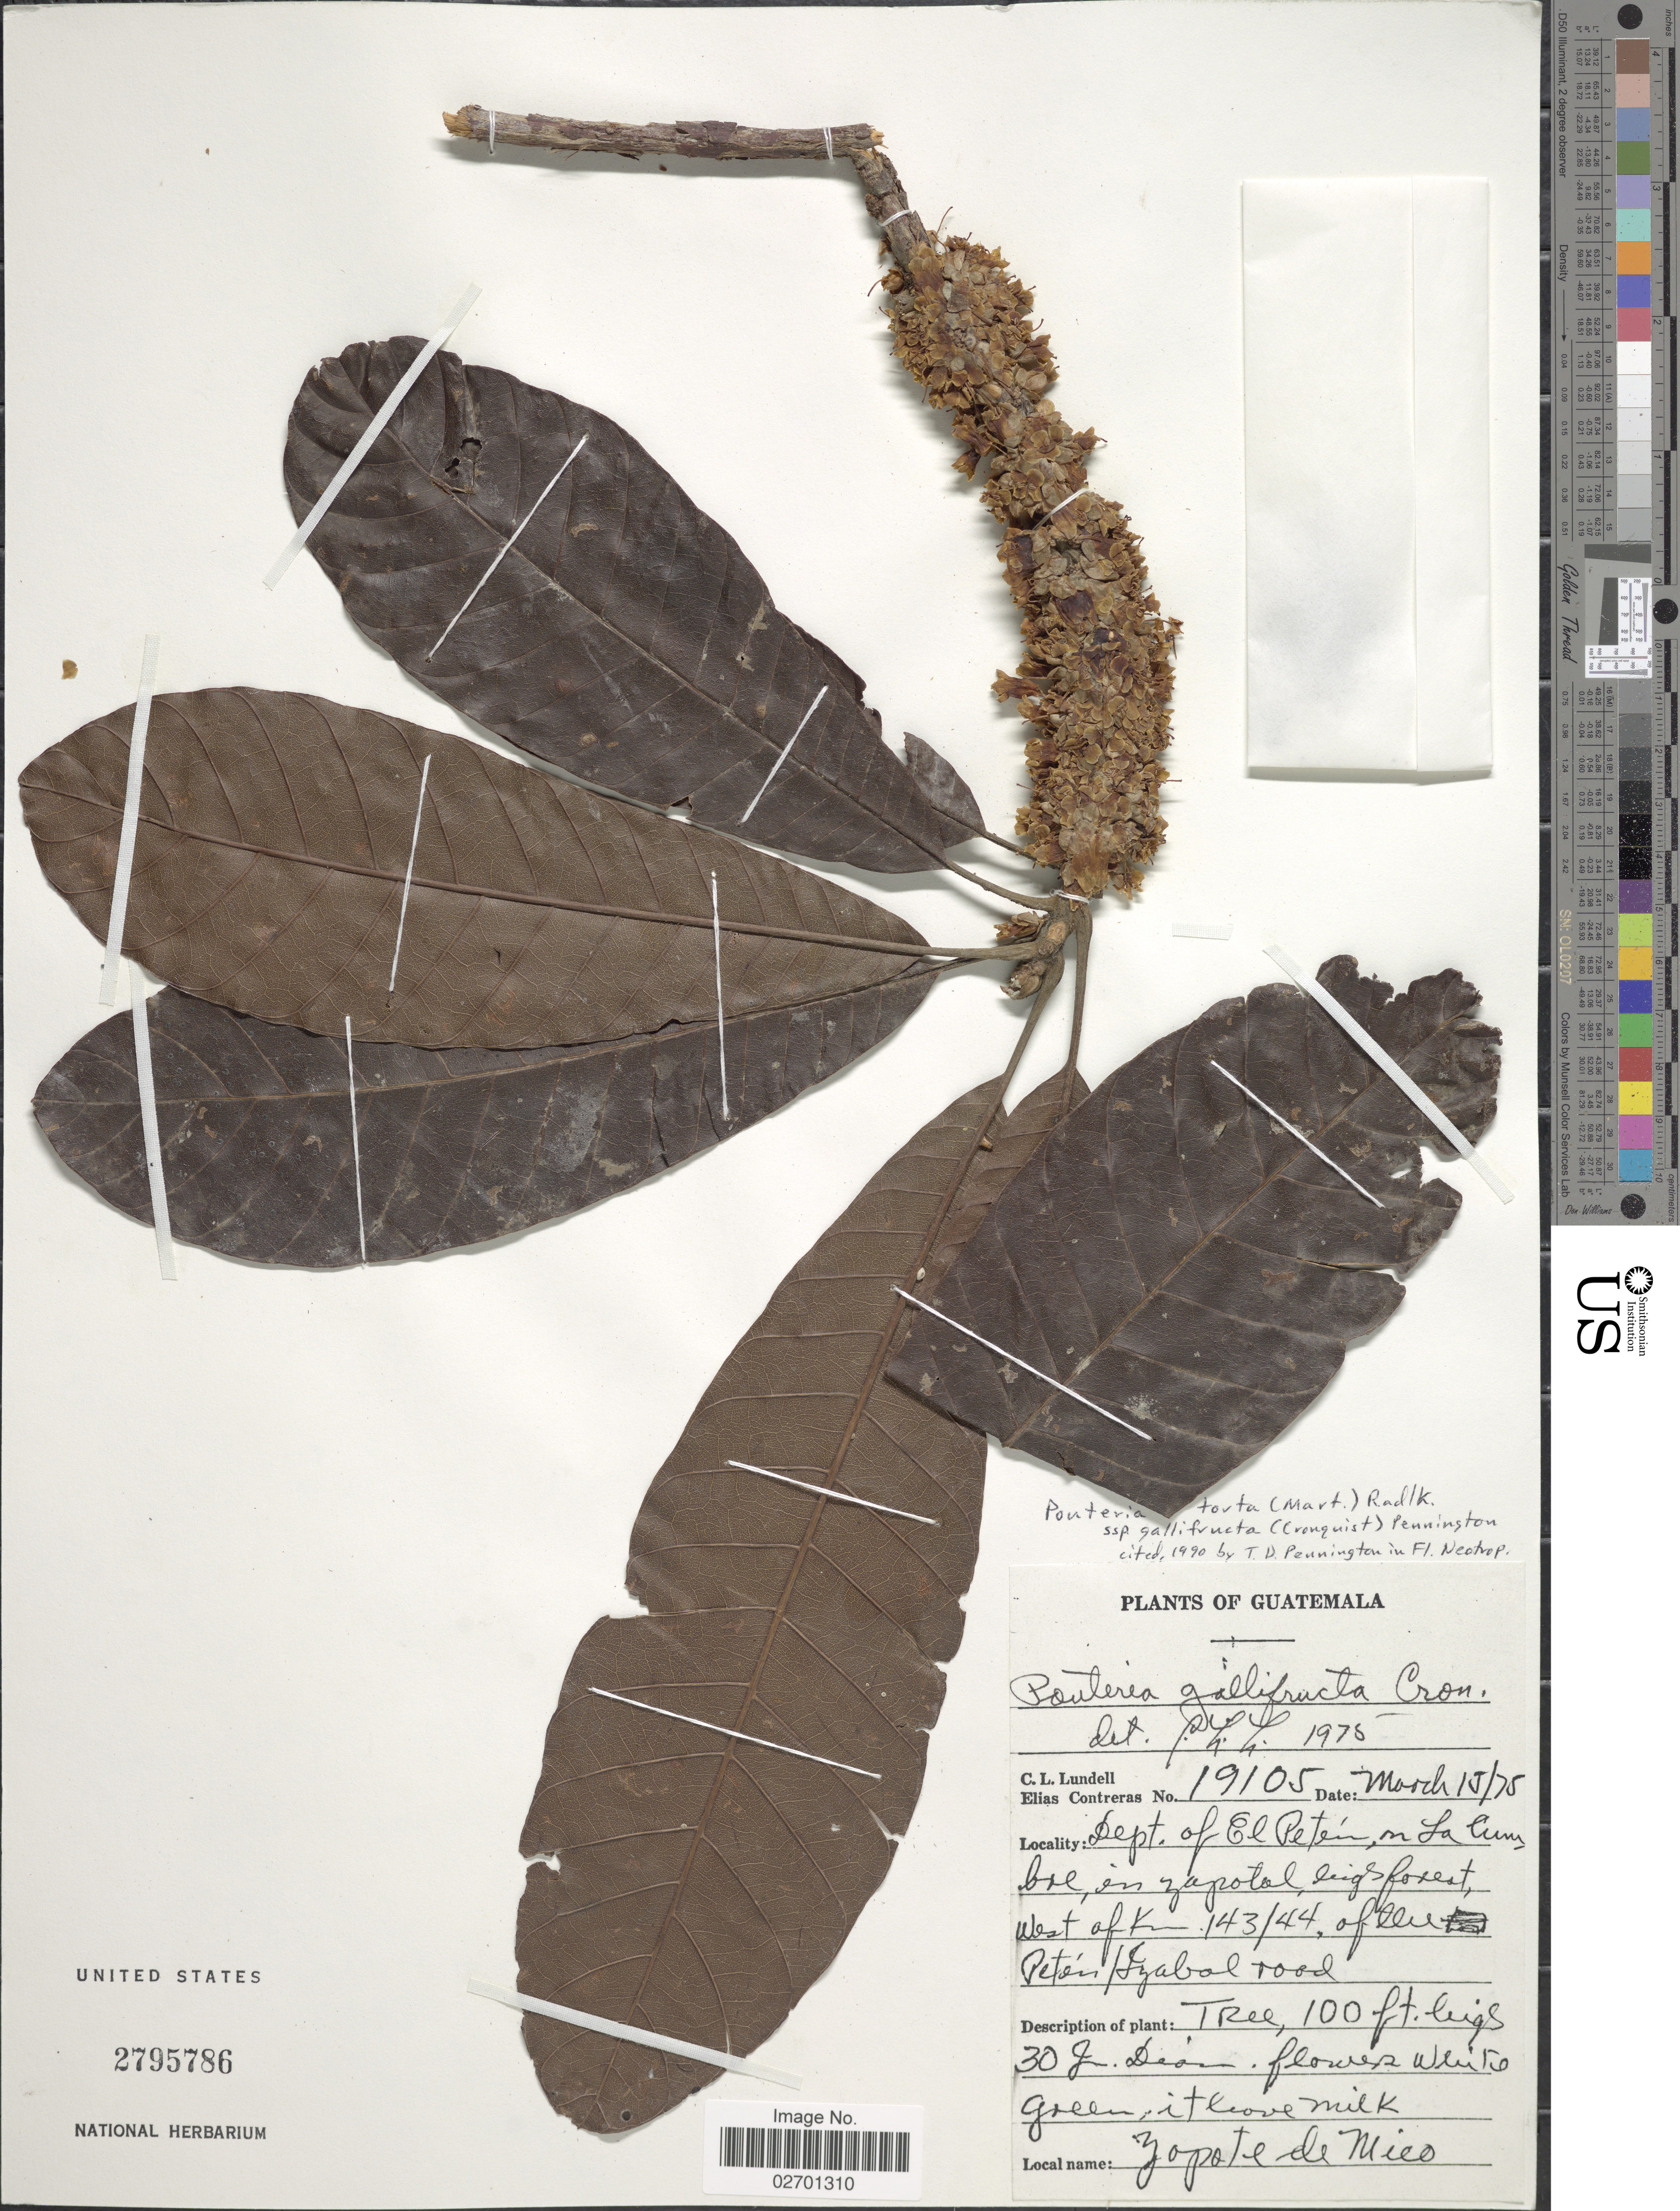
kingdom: Plantae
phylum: Tracheophyta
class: Magnoliopsida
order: Ericales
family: Sapotaceae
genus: Pouteria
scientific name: Pouteria torta subsp. gallifructa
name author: (Cronq.) T.D. Penn.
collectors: C. L. Lundell & E. Contreras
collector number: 19105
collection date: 1975-03-15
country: Guatemala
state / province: El Petén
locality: On La Cumbre, in zapotal, high forest, west of Km. 143/44 of the Peten/ Izabal road.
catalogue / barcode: US 2795786